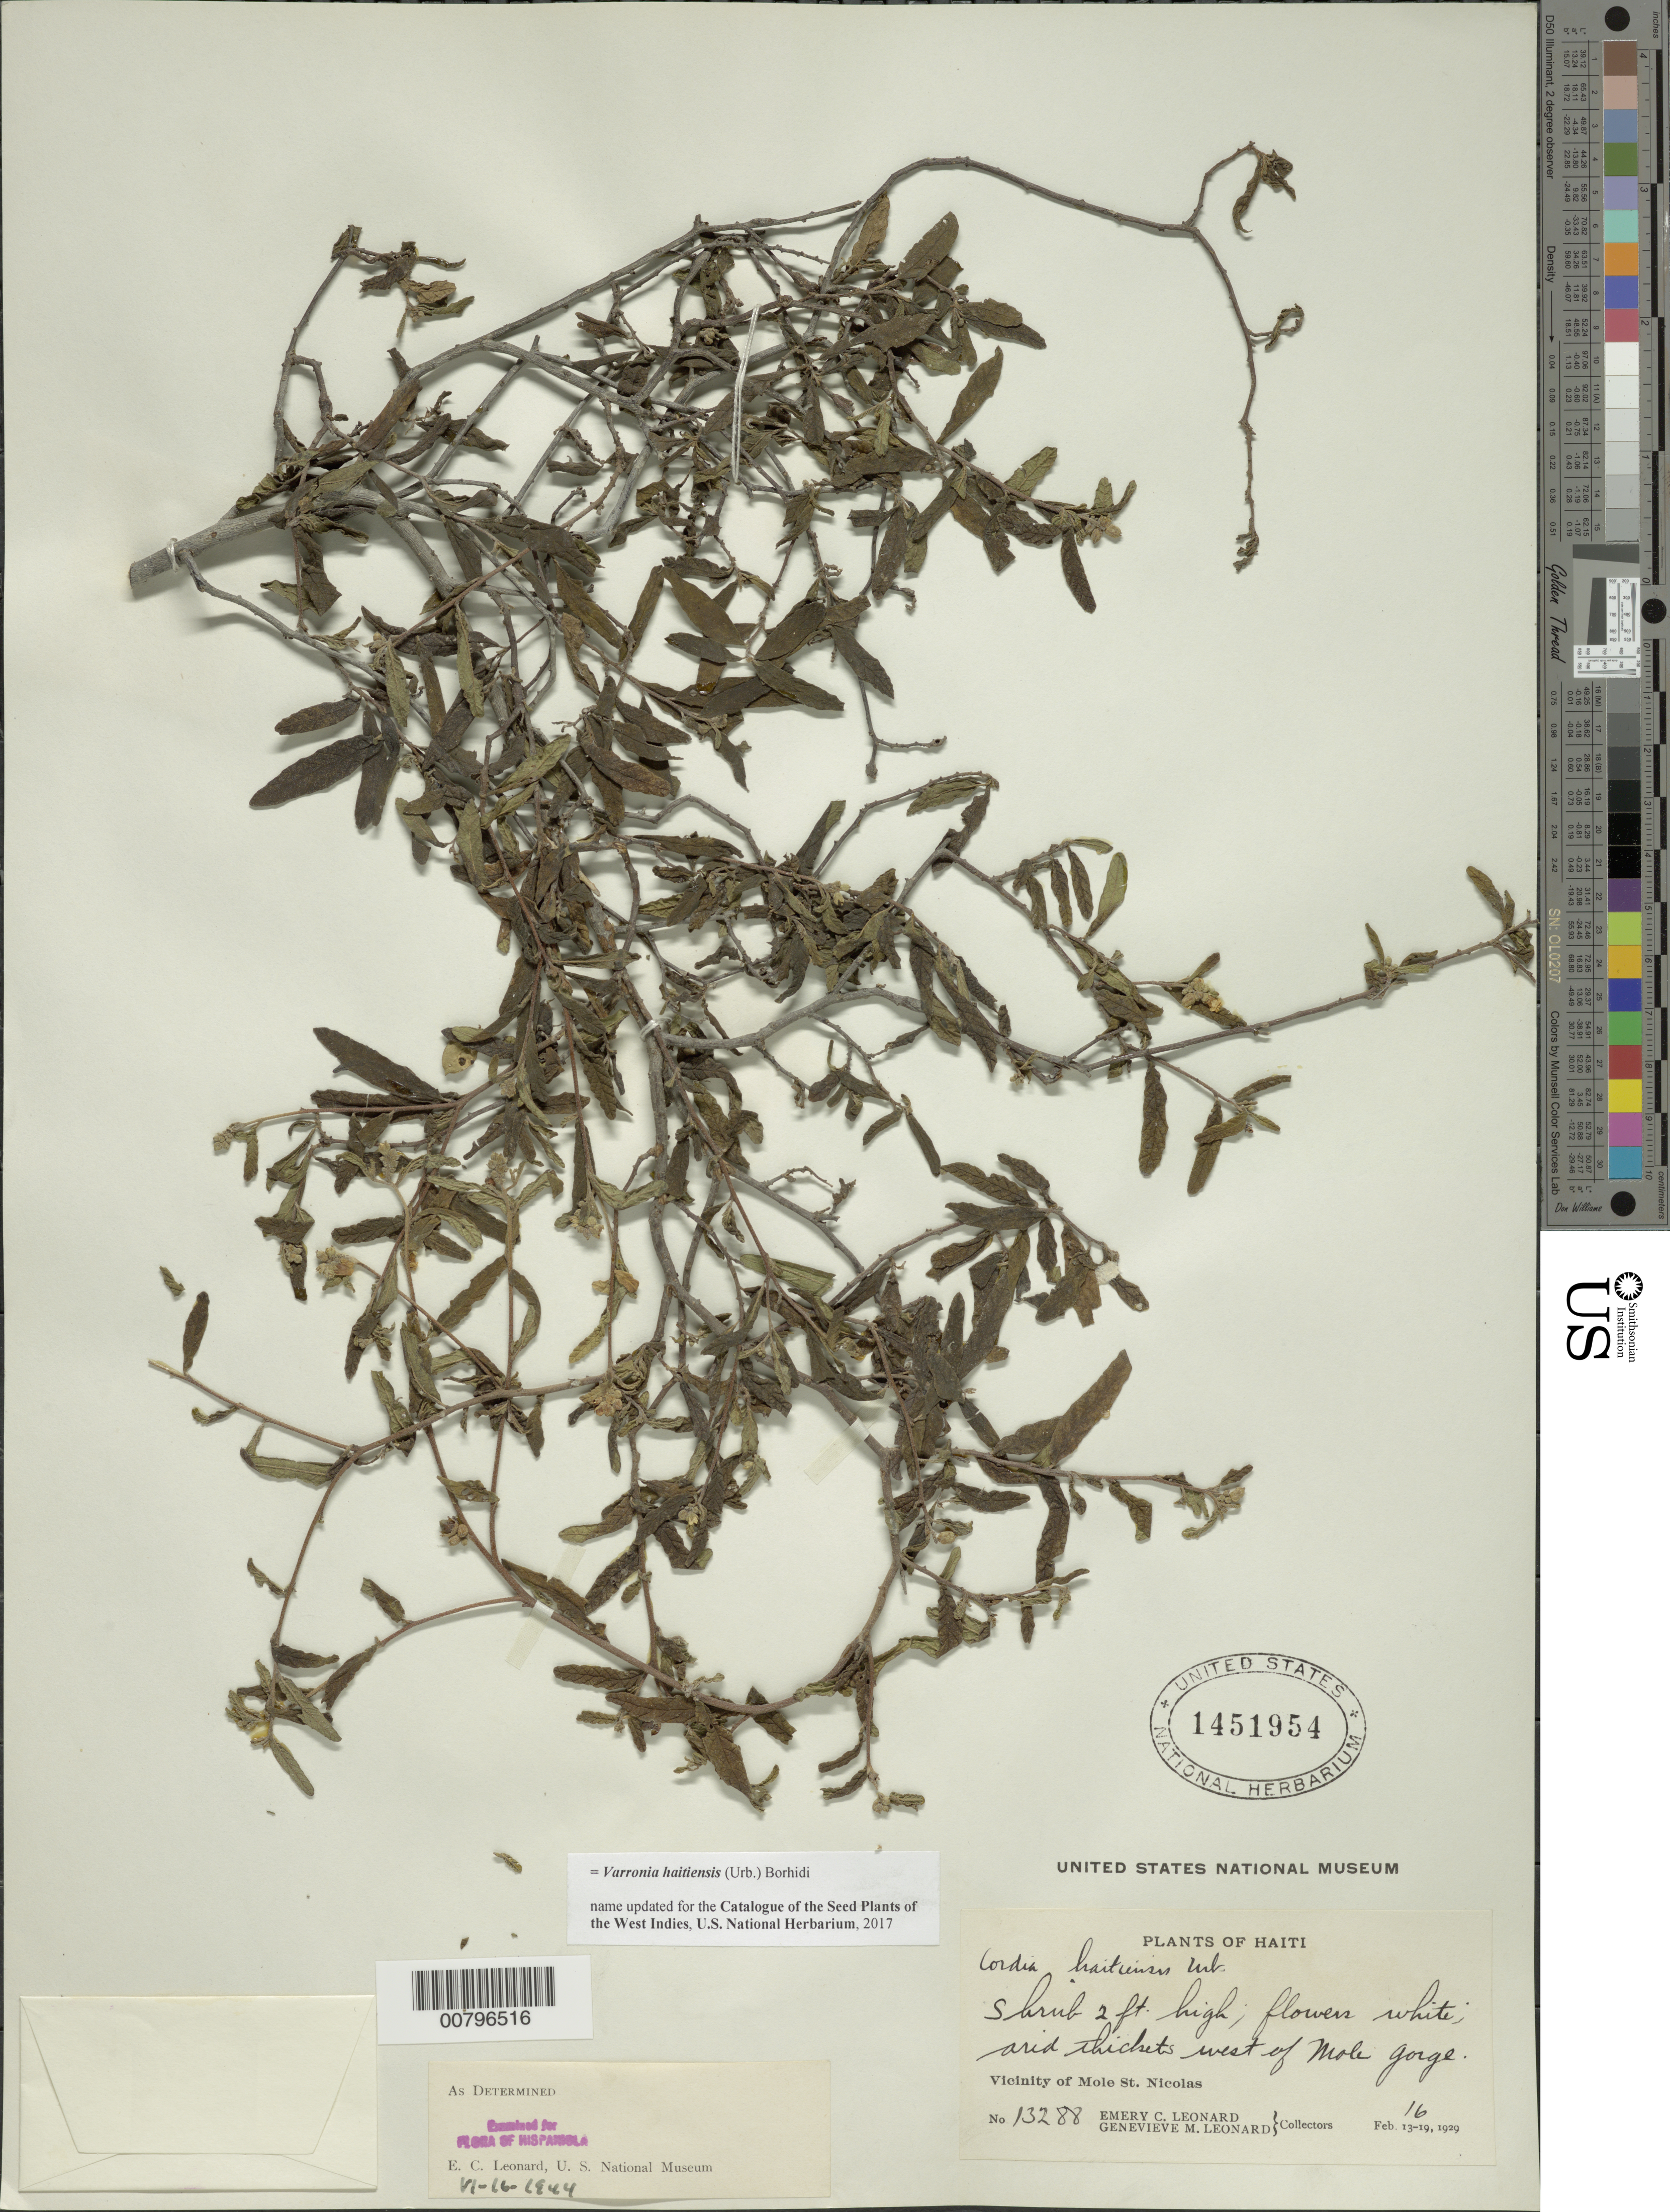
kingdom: Plantae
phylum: Tracheophyta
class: Magnoliopsida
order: Boraginales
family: Cordiaceae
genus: Varronia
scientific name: Varronia haitiensis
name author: (Urb.) Borhidi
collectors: E. C. Leonard & G. M. Leonard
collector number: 13288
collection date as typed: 16 Feb 1929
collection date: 1929-02-16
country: Haiti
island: Hispaniola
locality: Vicinity of Mole St. Nicolas, west of Mole Gorge.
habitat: Arid thickets.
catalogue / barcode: US 1451954